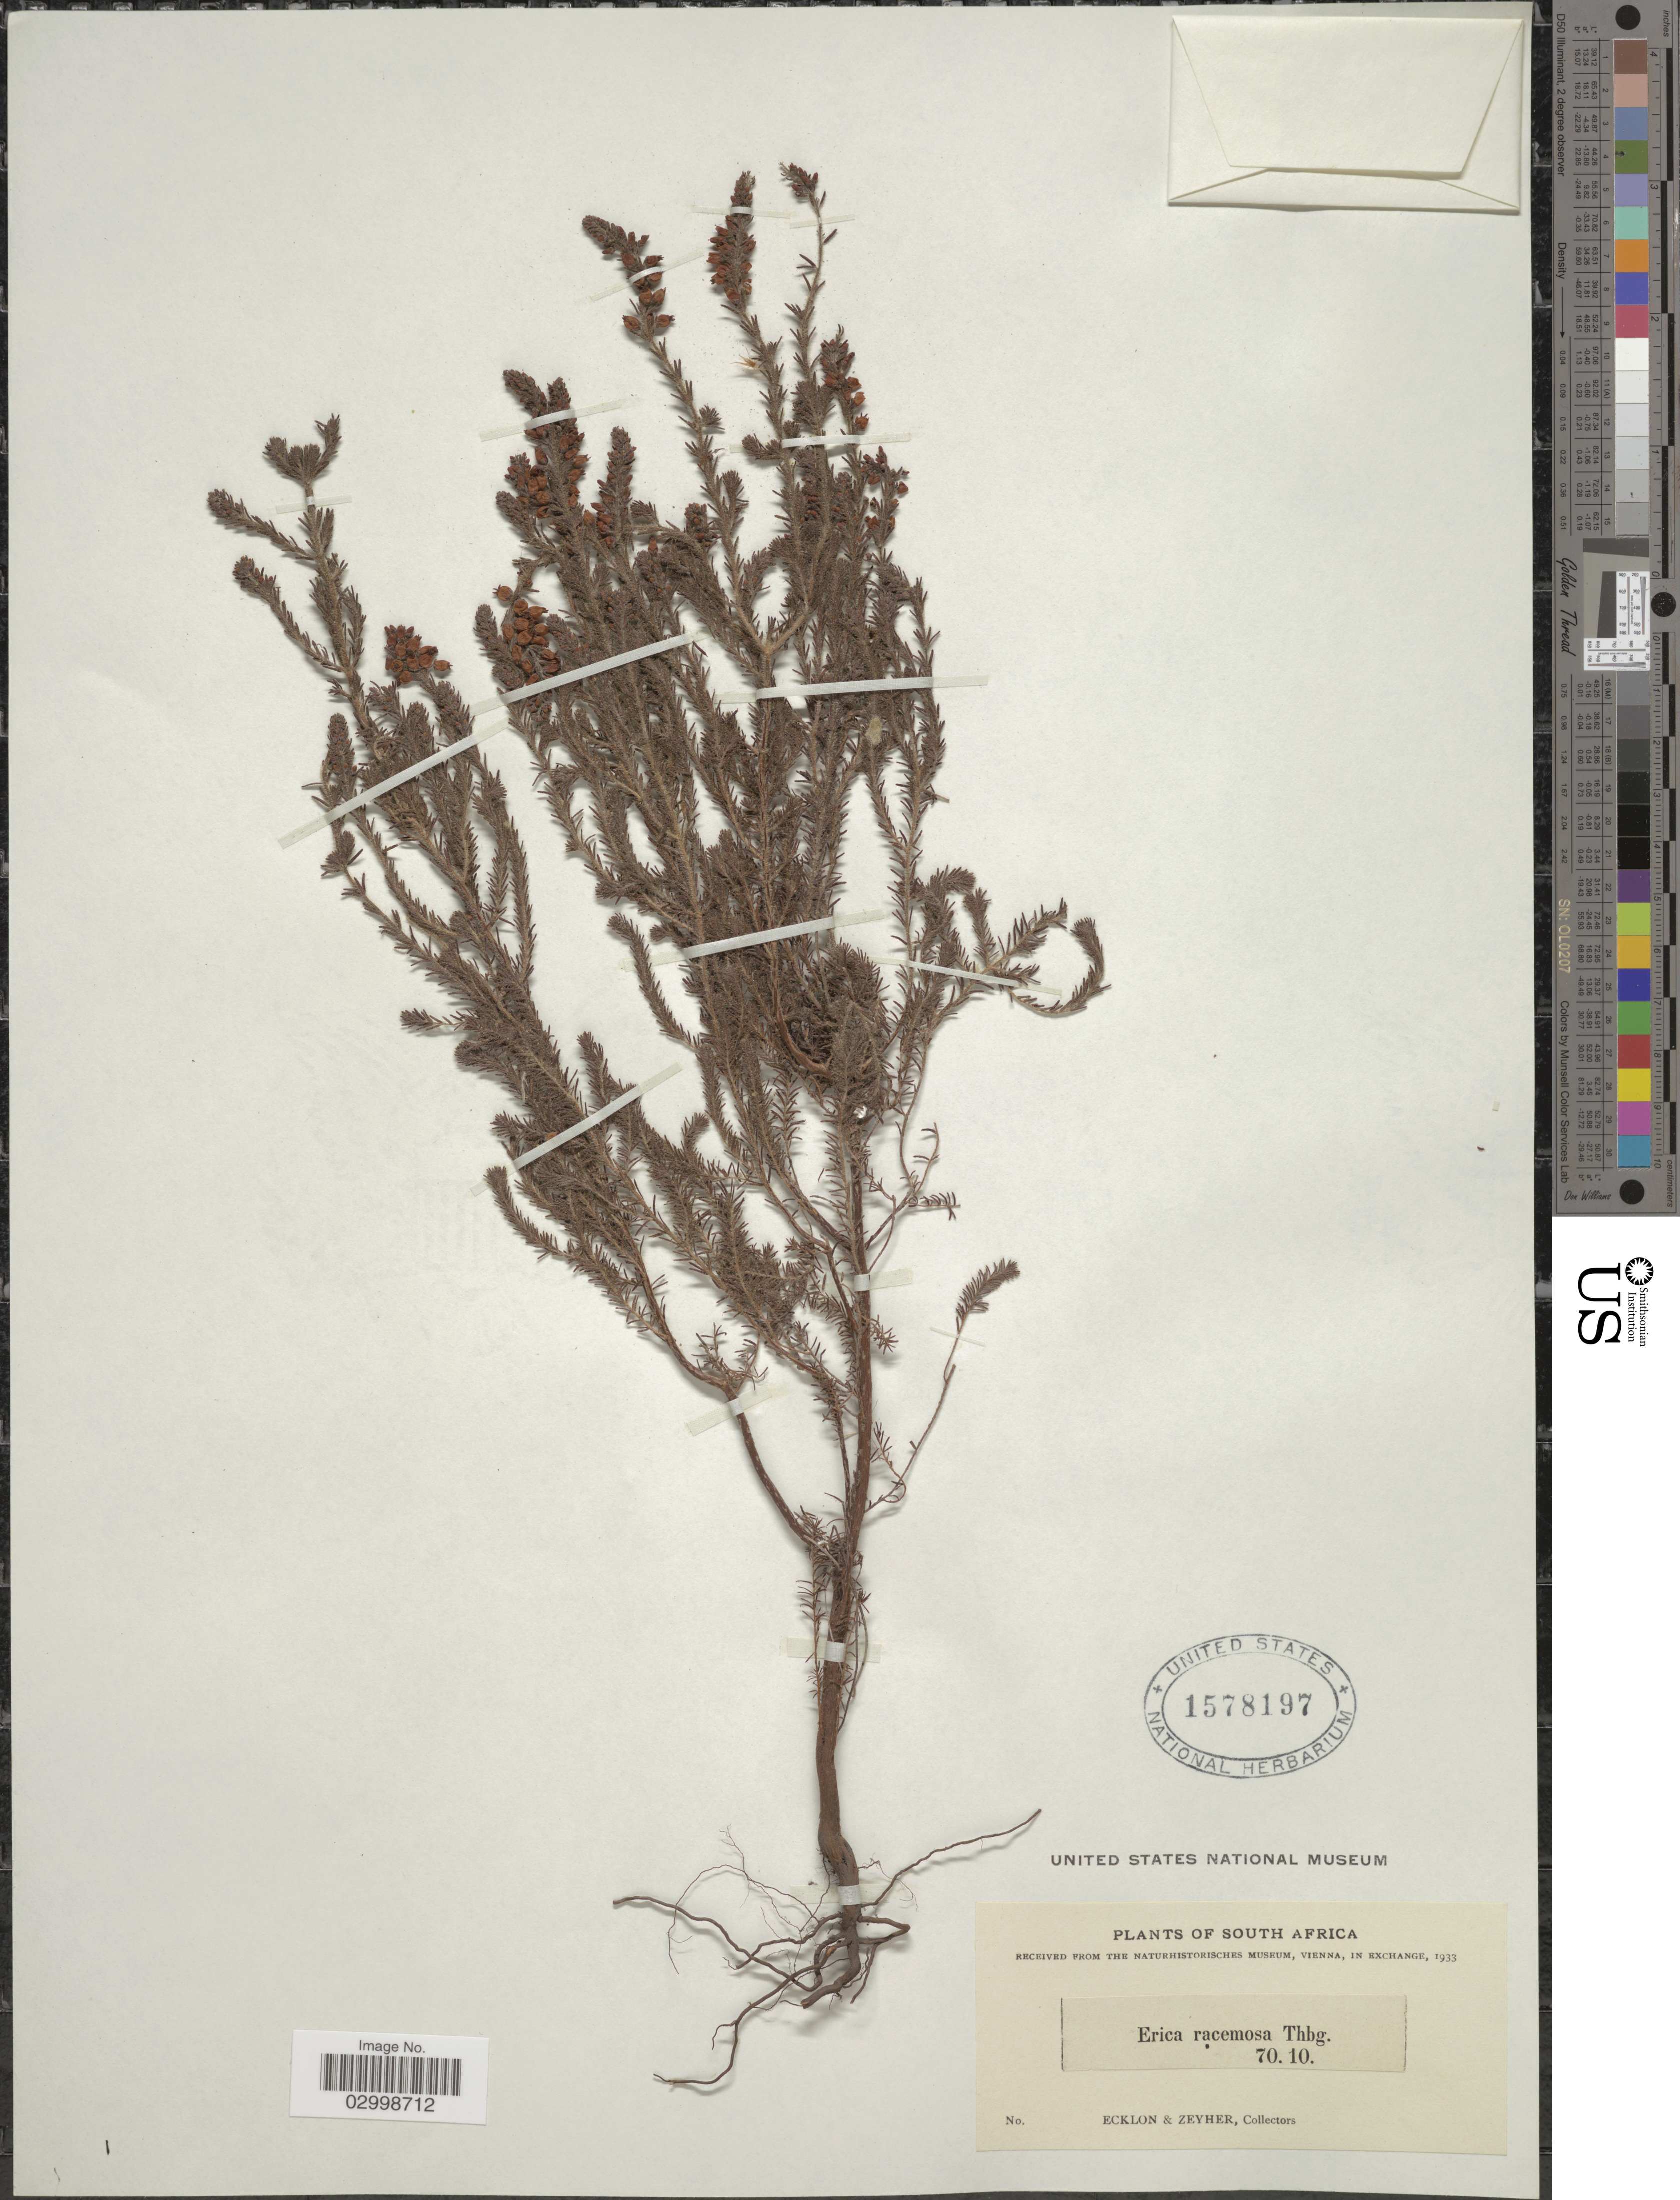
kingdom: Plantae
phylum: Tracheophyta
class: Magnoliopsida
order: Ericales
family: Ericaceae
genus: Erica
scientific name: Erica racemosa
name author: Thunb.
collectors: -. Ecklon & -. Zeyher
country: South Africa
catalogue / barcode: US 1578197